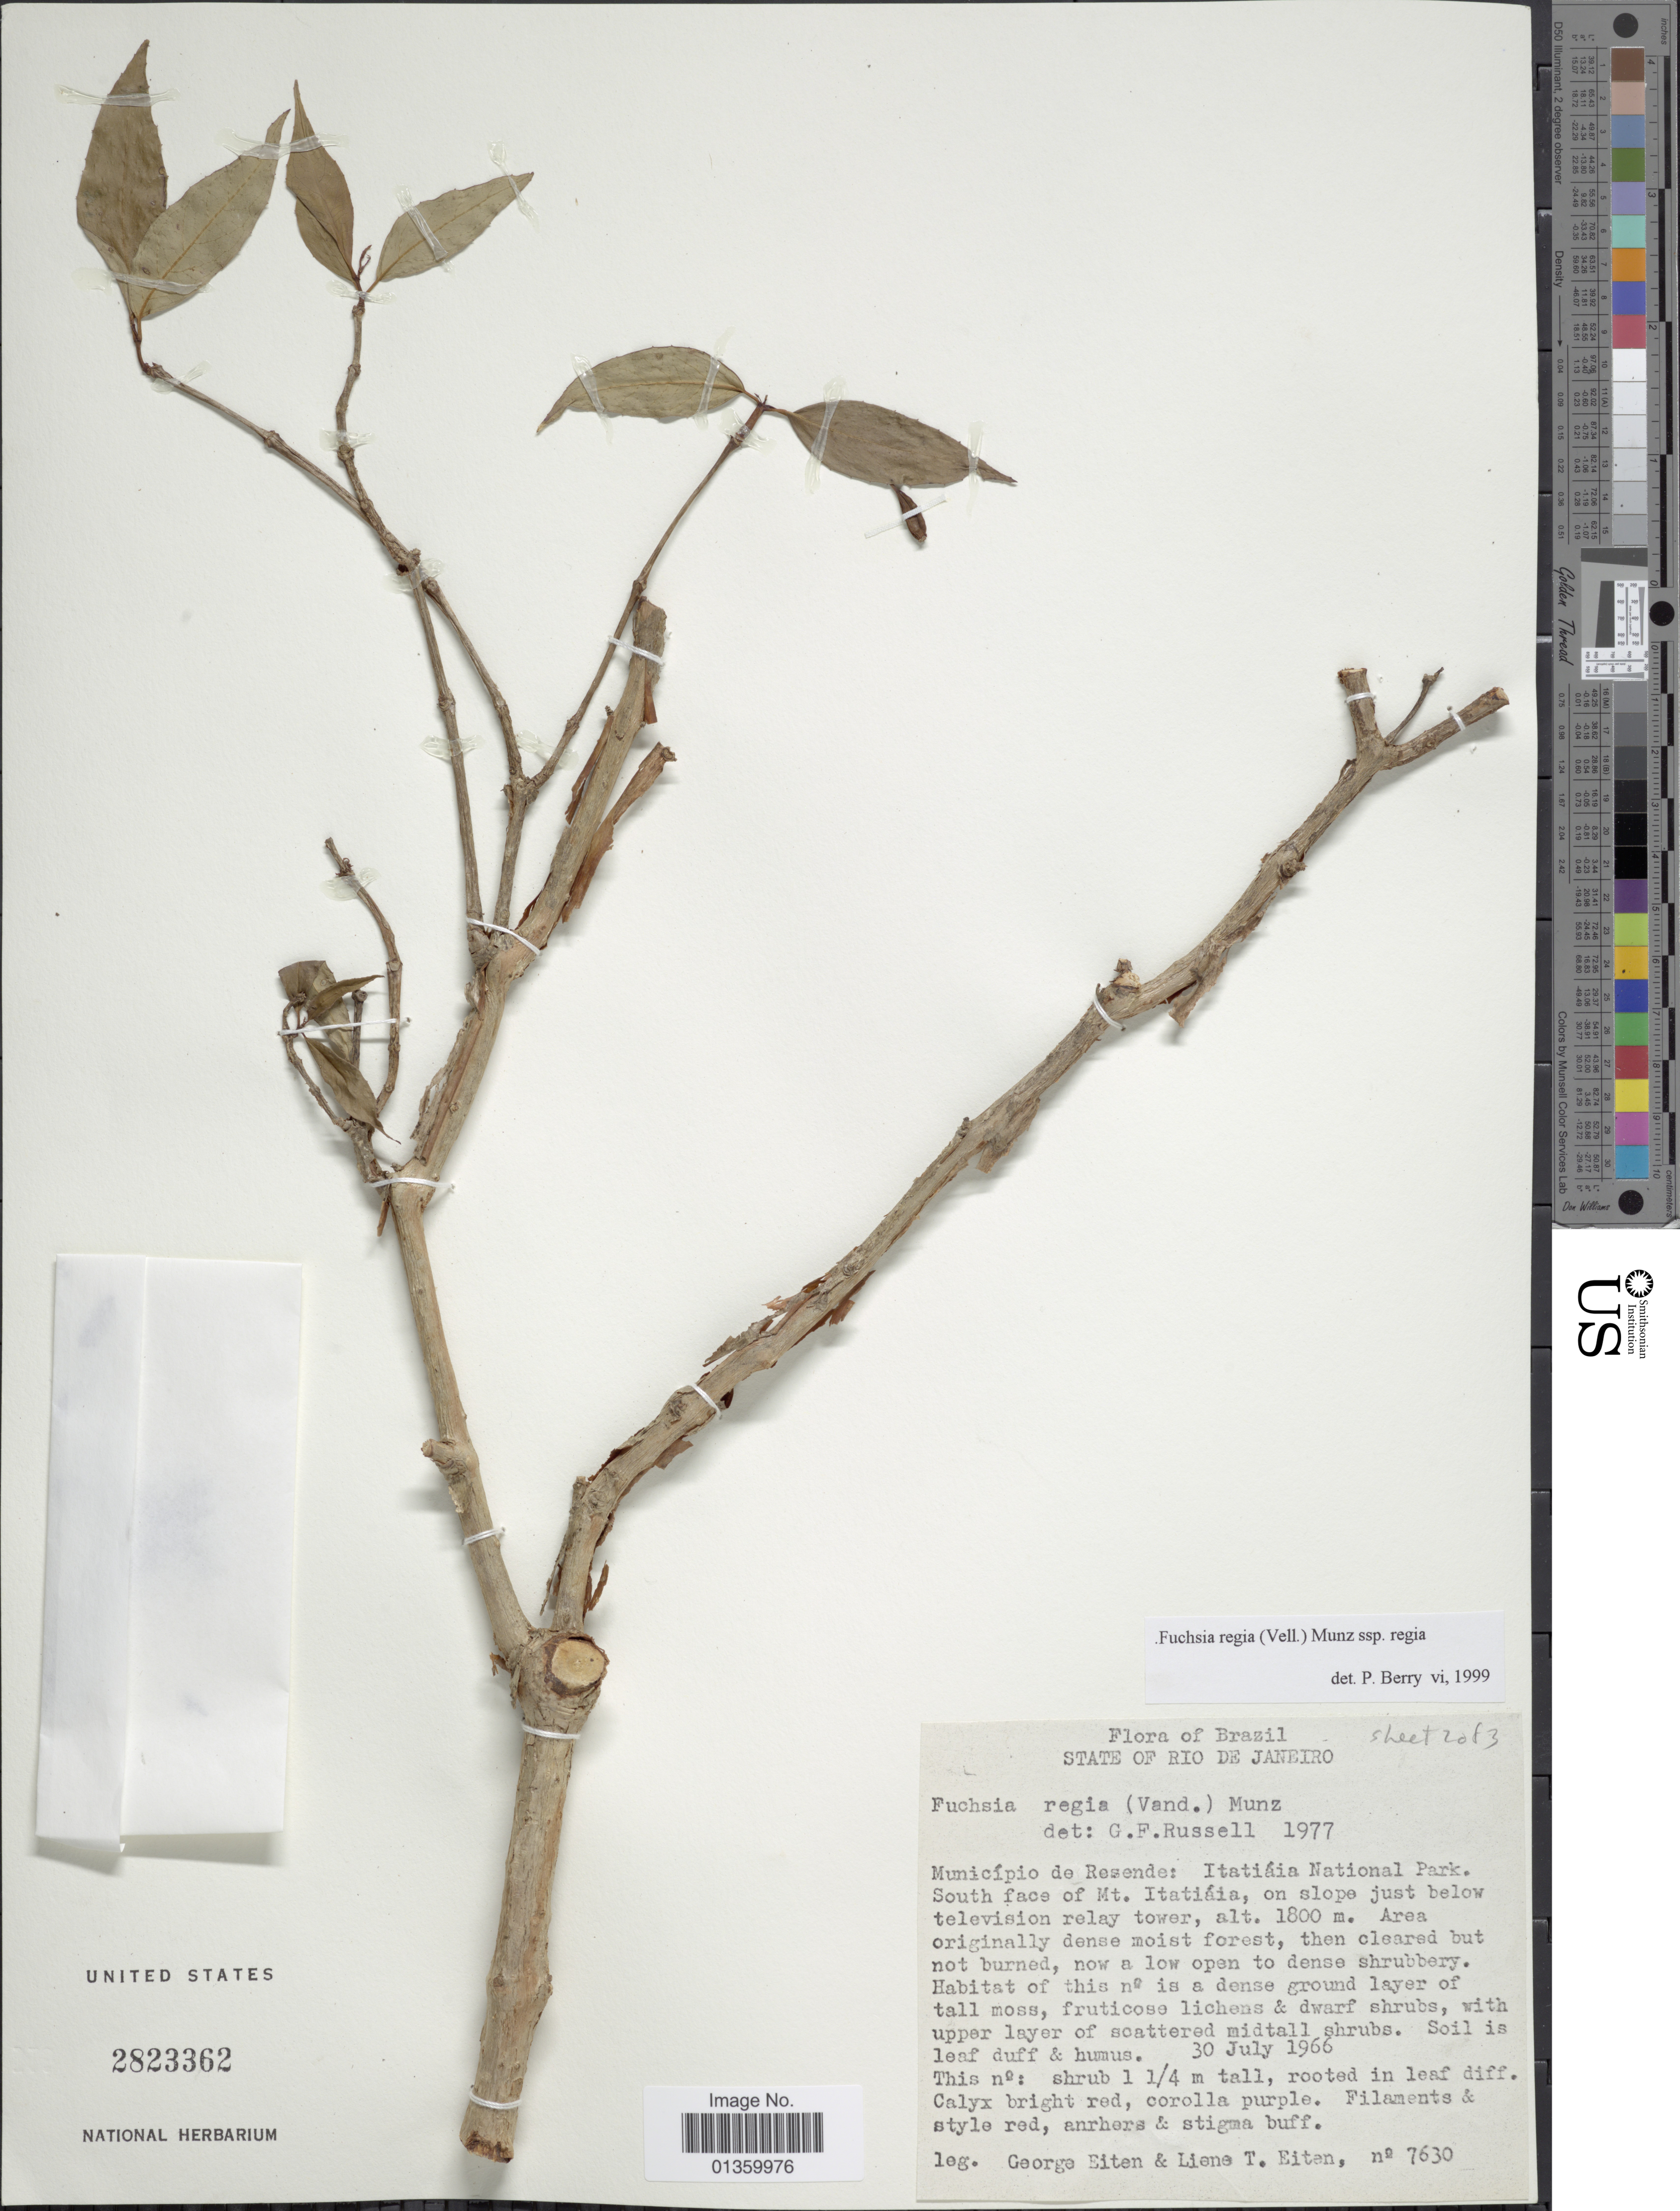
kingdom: Plantae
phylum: Tracheophyta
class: Magnoliopsida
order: Myrtales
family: Onagraceae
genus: Fuchsia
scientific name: Fuchsia regia subsp. regia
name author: (Vell.) Munz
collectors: G. Eiten & L. T. Eiten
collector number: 7630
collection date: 1966-07-30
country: Brazil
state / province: Rio de Janeiro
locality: Município de Resende: Itatiáia National Park. South face of Mt. Itatiáia, on slope just below television relay tower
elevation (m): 1800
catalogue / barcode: US 2823362